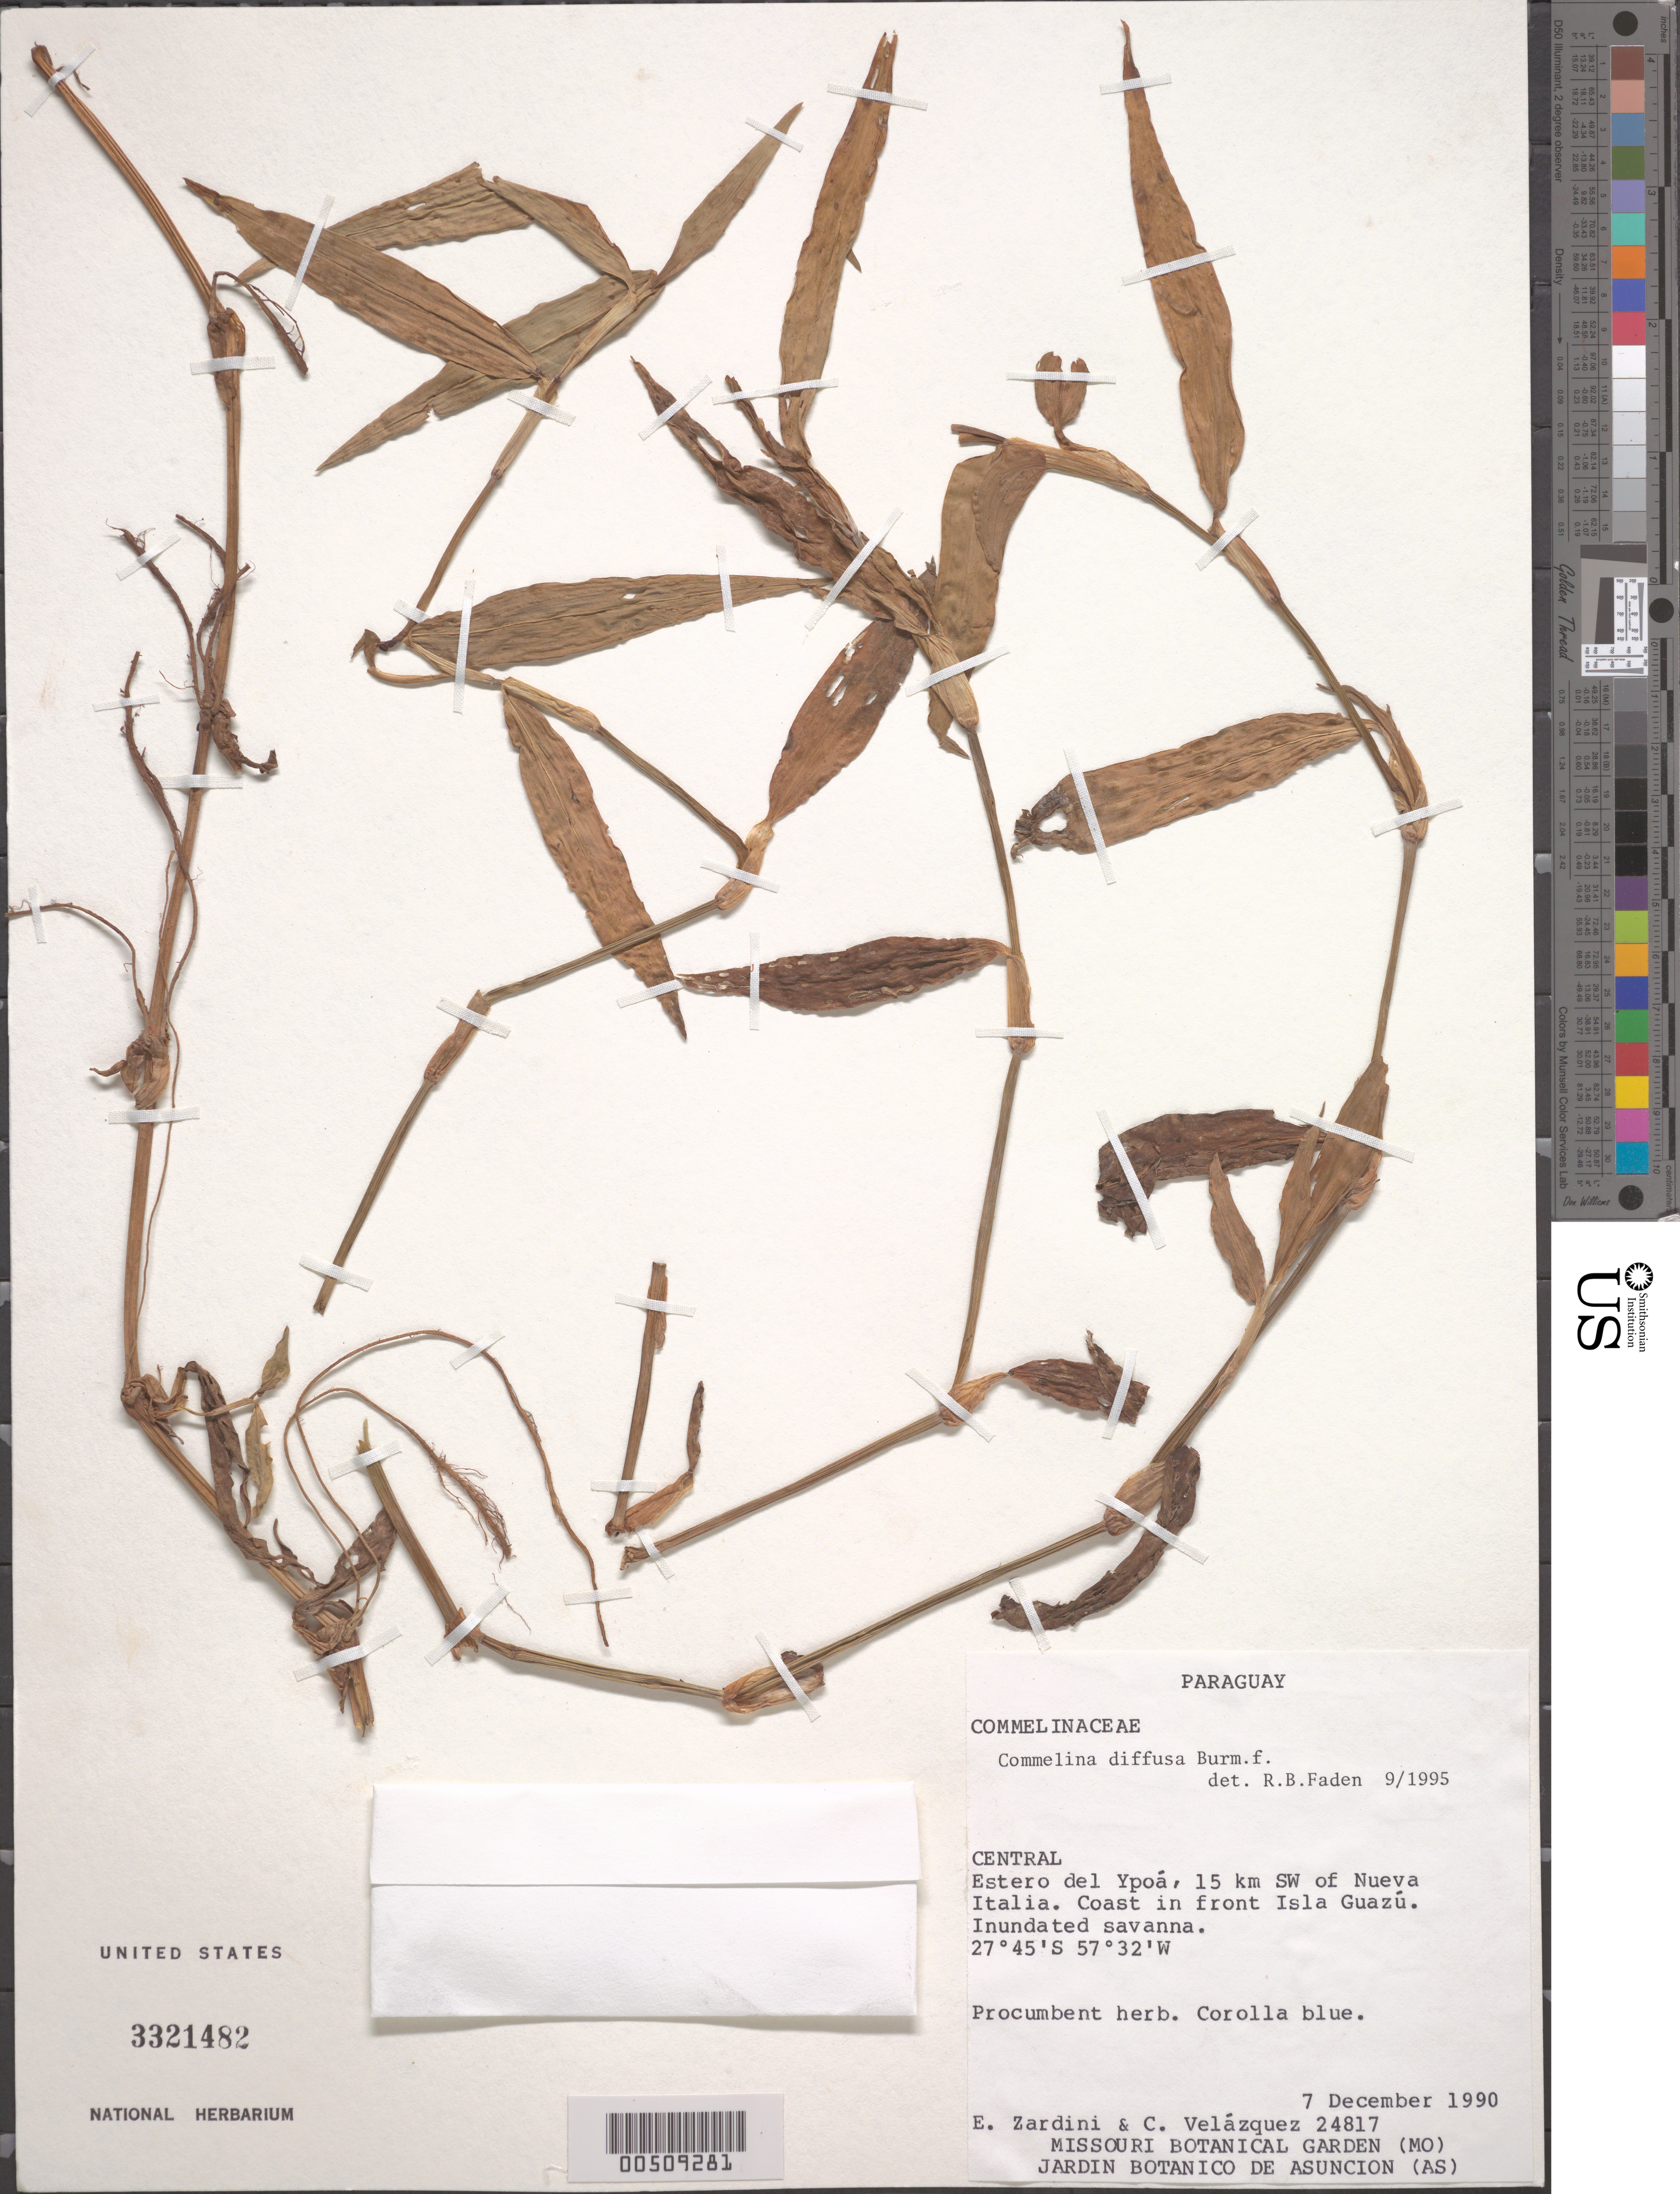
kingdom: Plantae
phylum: Tracheophyta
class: Liliopsida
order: Commelinales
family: Commelinaceae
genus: Commelina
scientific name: Commelina diffusa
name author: Burm. f.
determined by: Faden, Robert B., (US), Smithsonian Institution - National Museum of Natural History (UNITED STATES)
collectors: E. M. Zardini & C. Velasquez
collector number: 24817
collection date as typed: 07 Dec 1990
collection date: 1990-12-07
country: Paraguay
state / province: Central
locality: Ypoa, sw of nueva italia, in front of isla guazu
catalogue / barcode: US 3321482